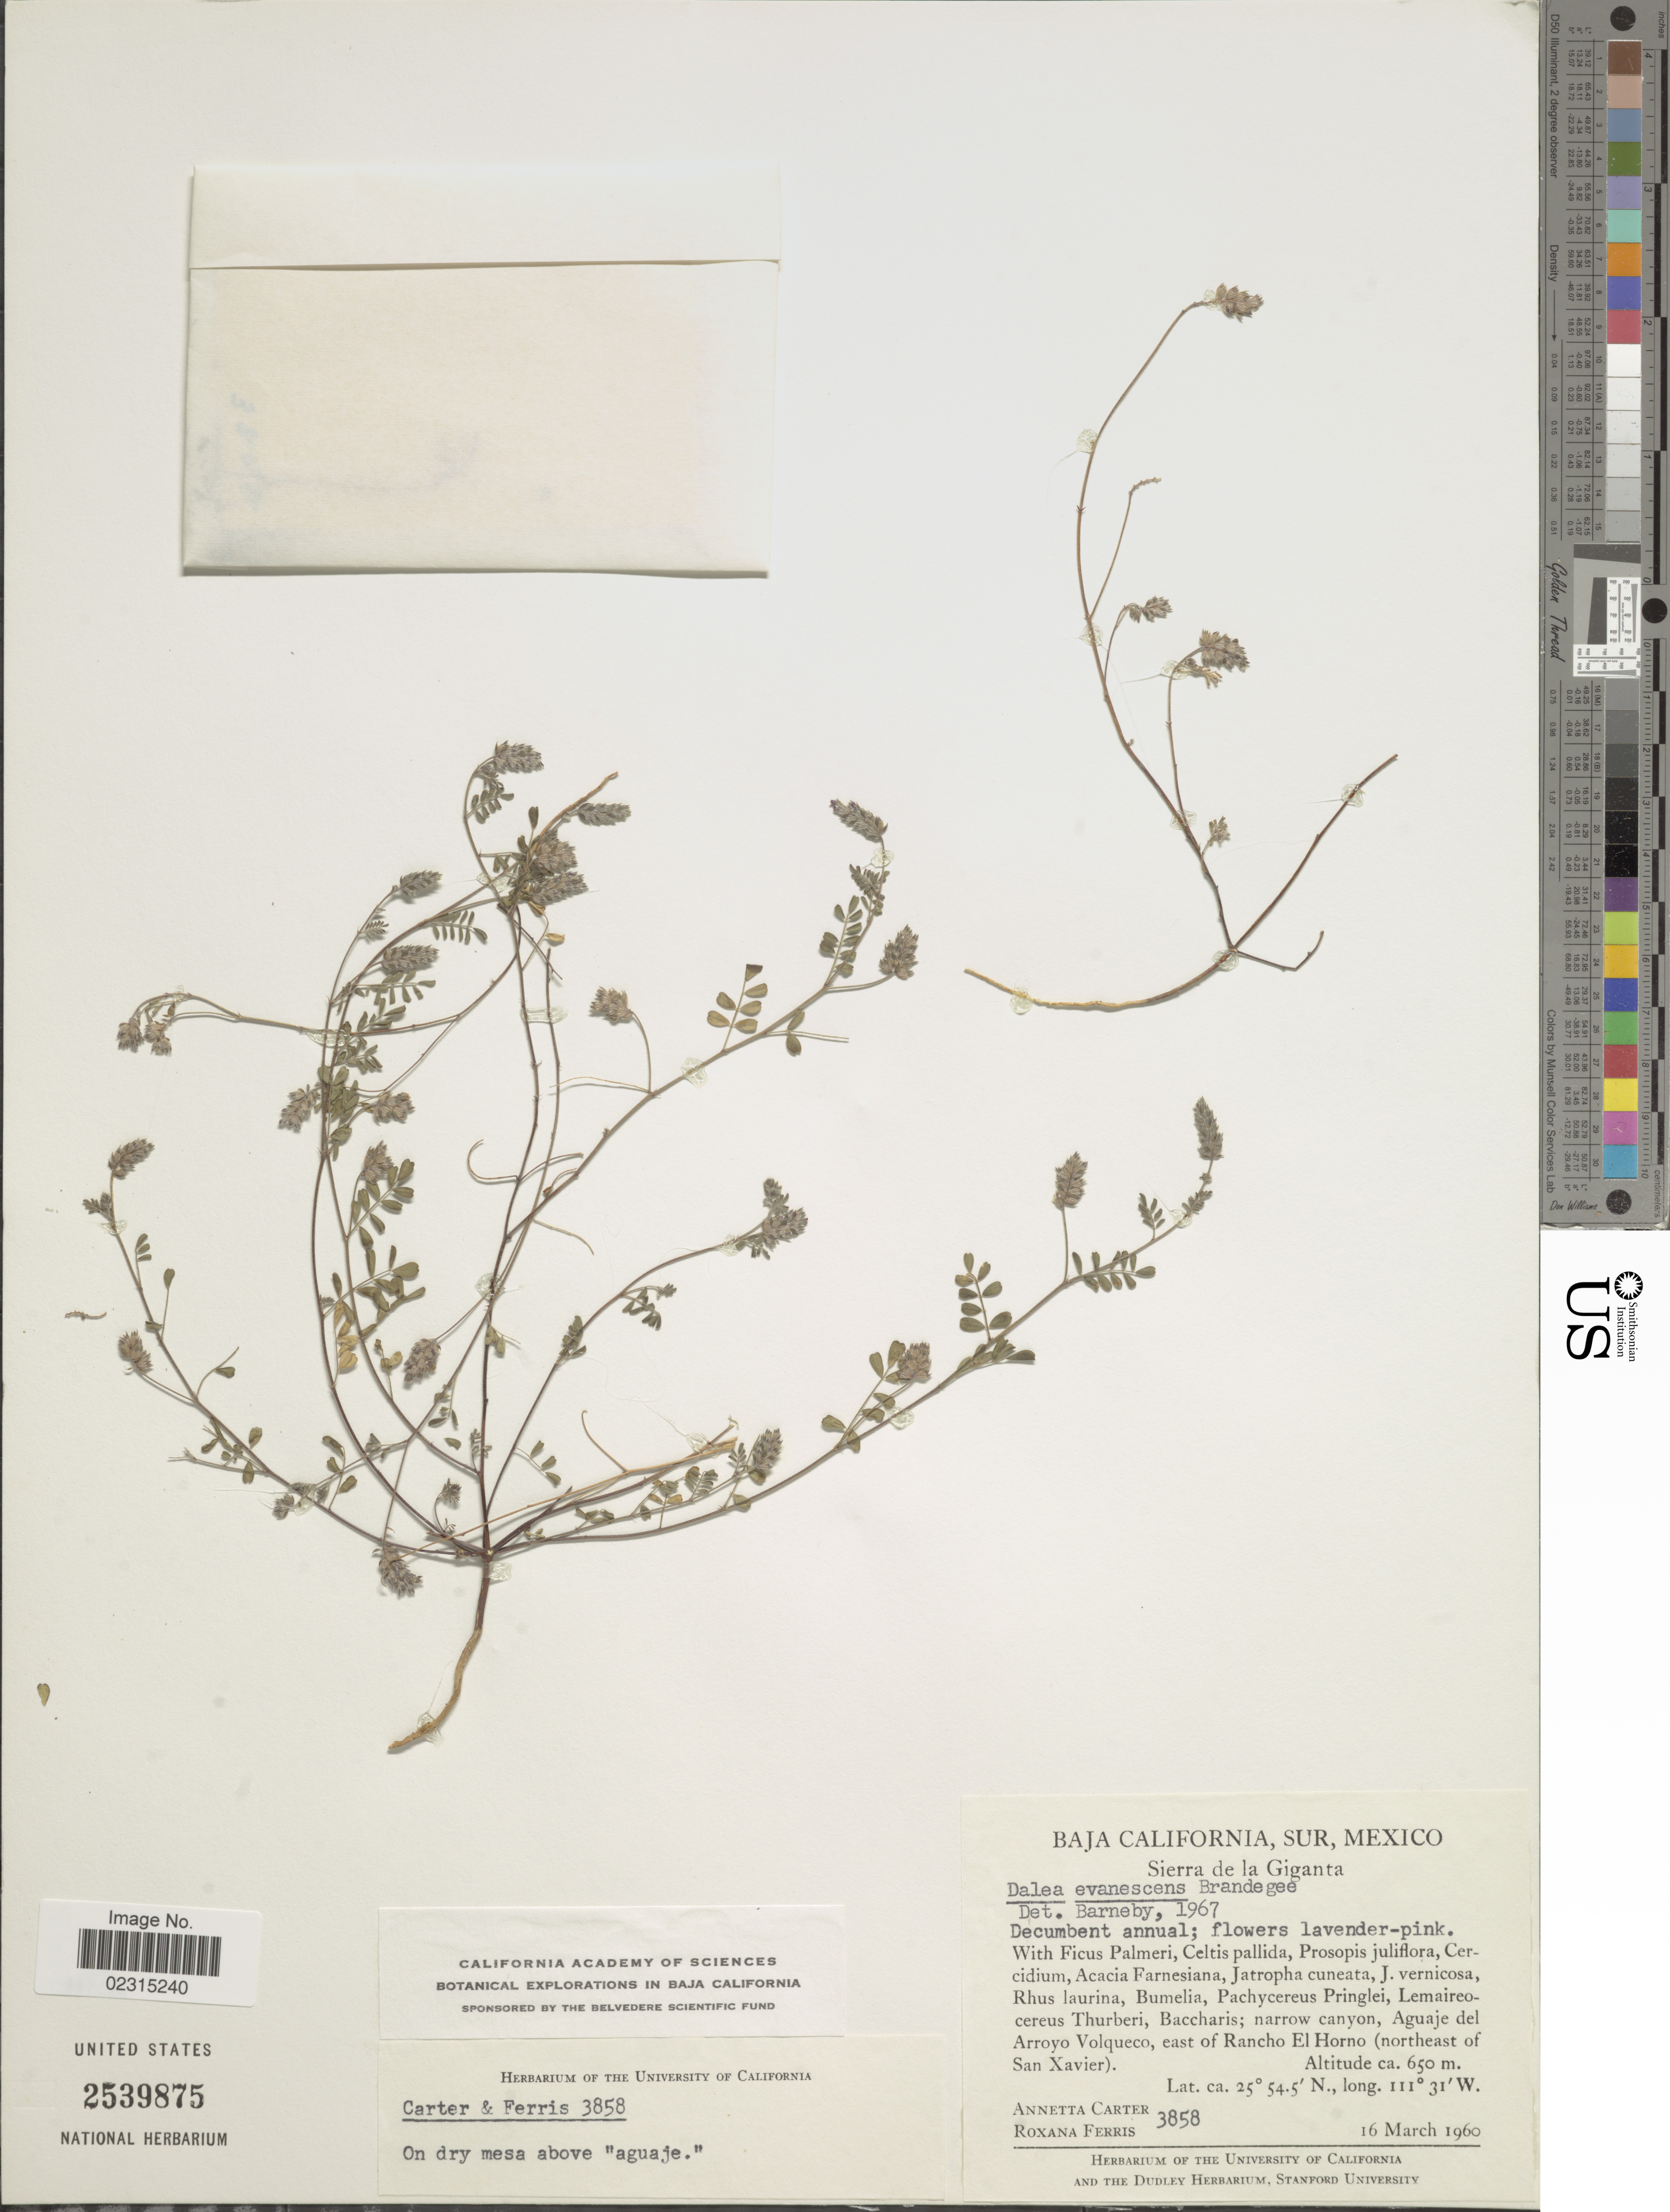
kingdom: Plantae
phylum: Tracheophyta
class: Magnoliopsida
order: Fabales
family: Fabaceae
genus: Marina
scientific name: Marina evanescens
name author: (Brandegee) Barneby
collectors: A. Carter & R. S. Ferris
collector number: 3858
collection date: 1960-03-16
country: Mexico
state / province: Baja California Sur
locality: Sierra de la Giganta, narrow canyon, Aguaje del Arroyo Volqueco, east of Rancho El Horno (northeast of San Xavier)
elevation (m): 650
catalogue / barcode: US 2539875